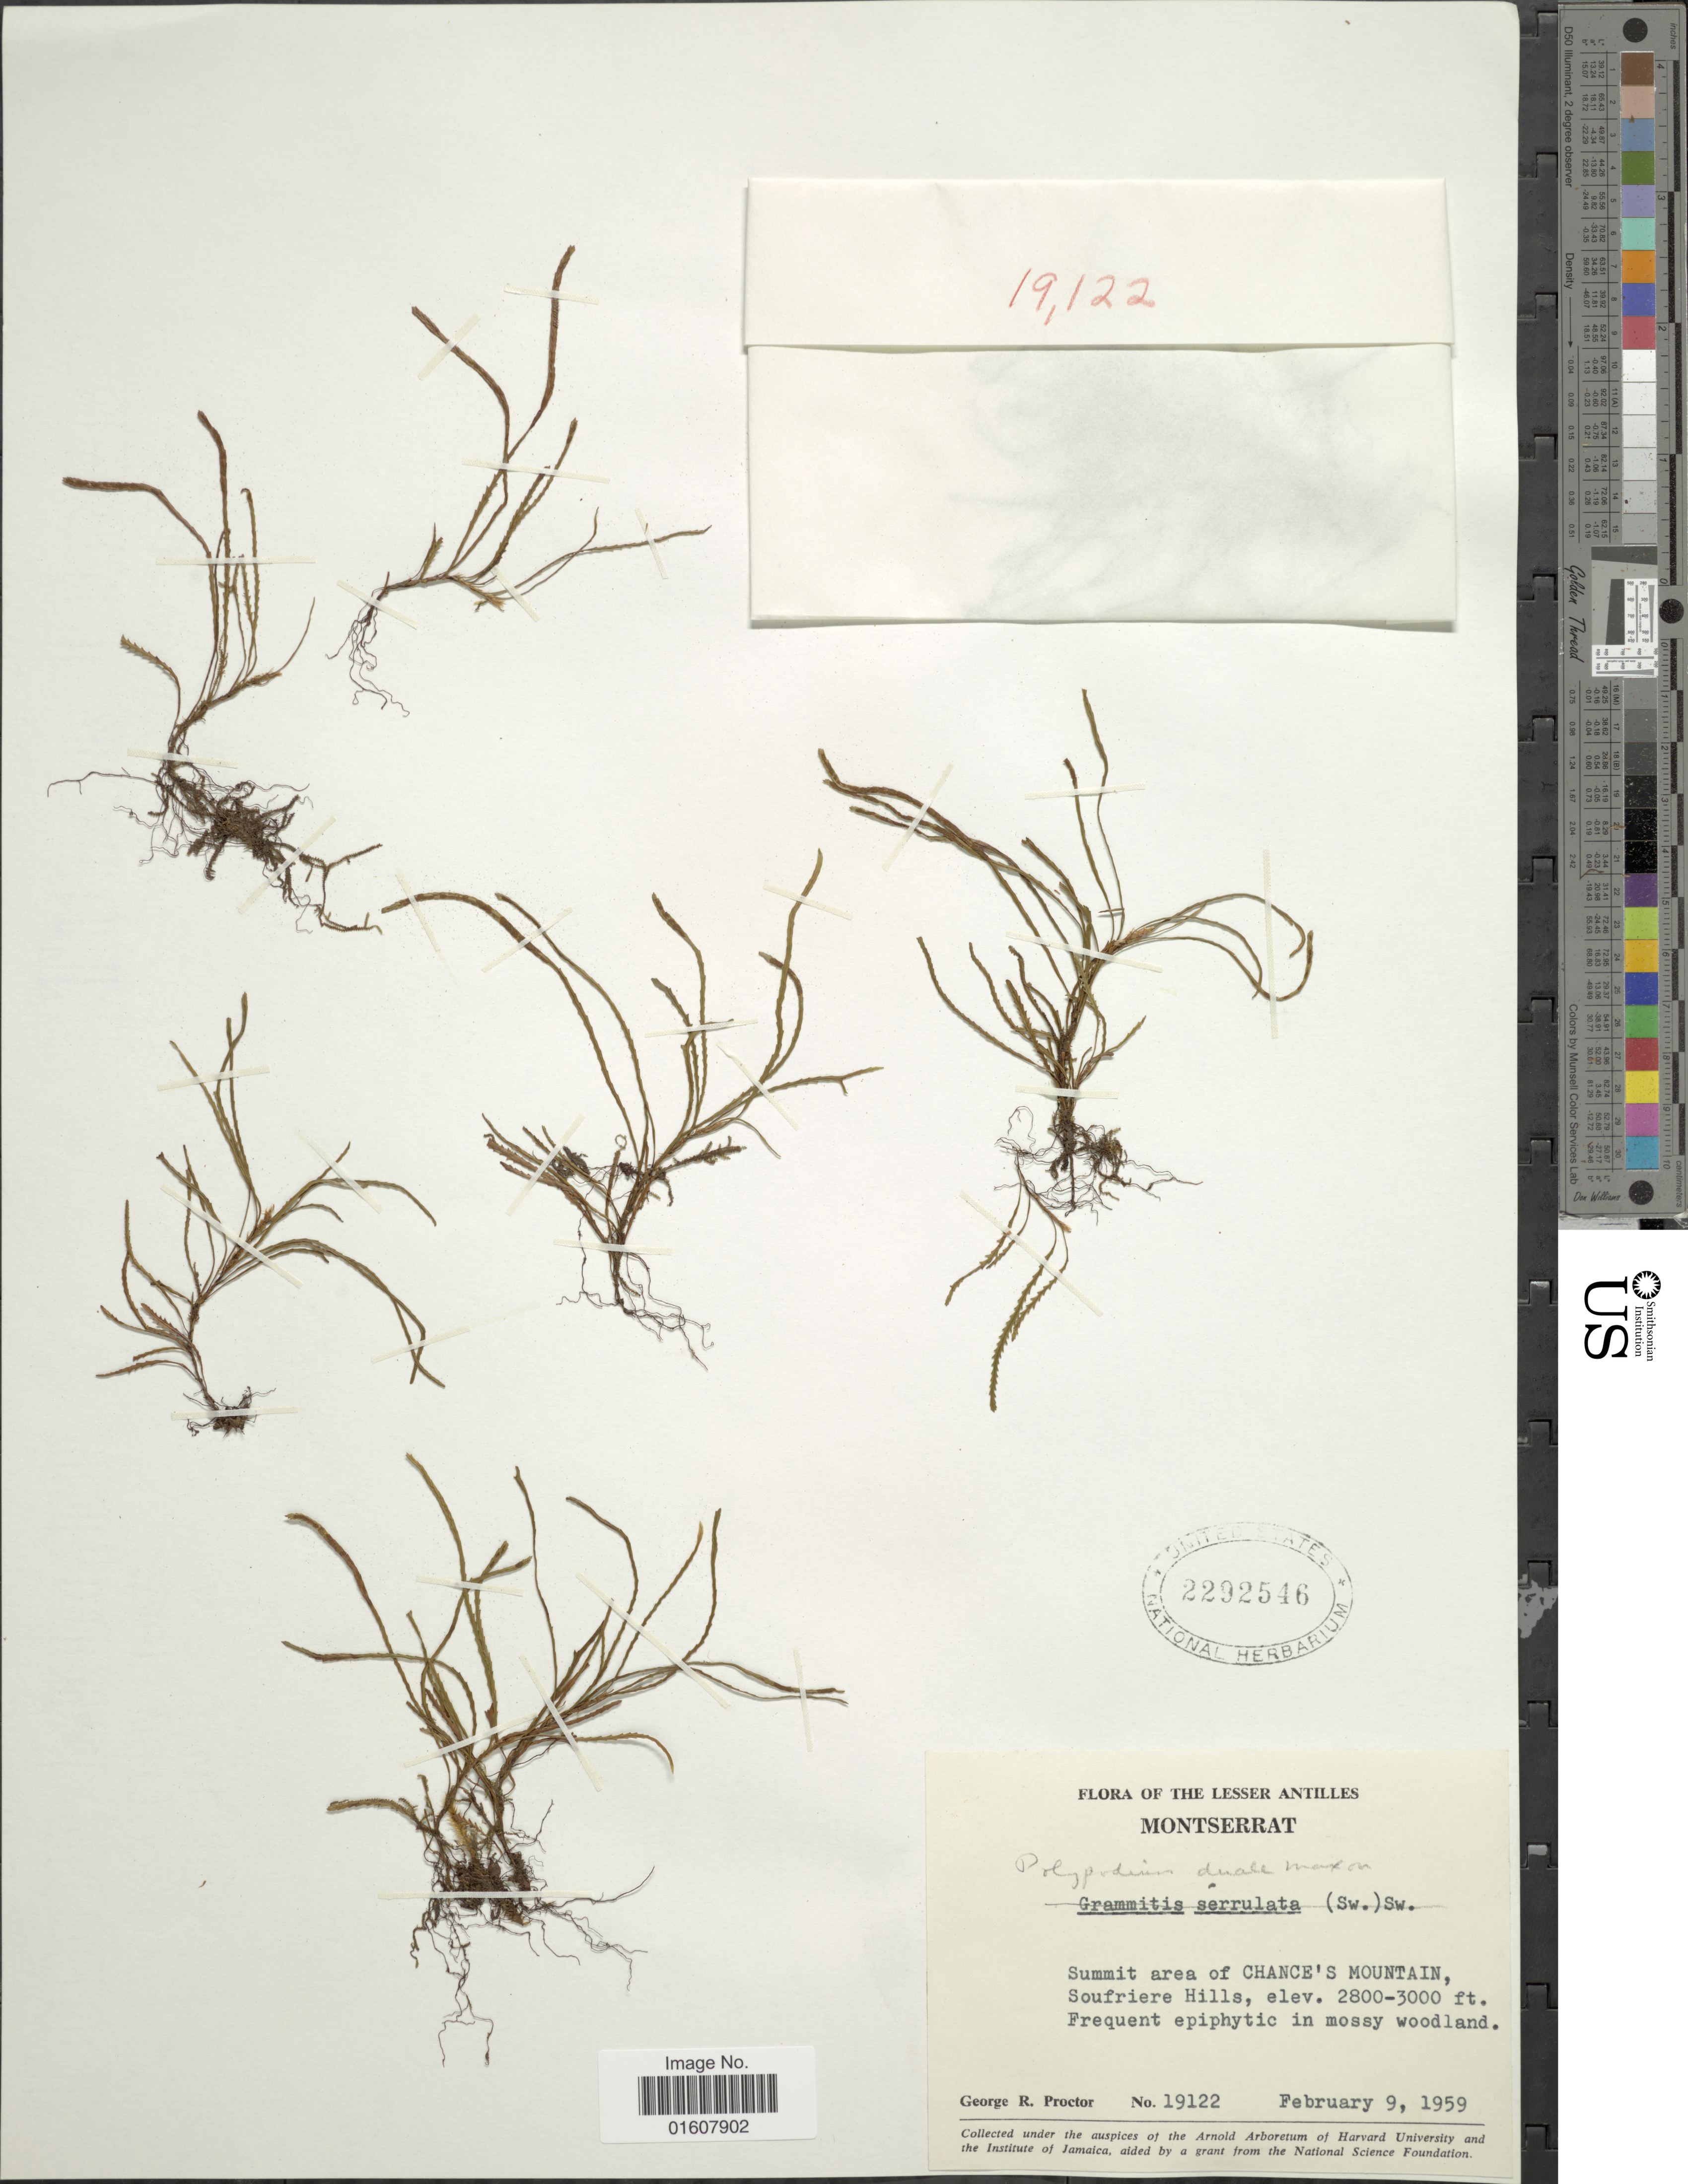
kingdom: Plantae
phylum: Tracheophyta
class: Polypodiopsida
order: Polypodiales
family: Polypodiaceae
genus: Cochlidium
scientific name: Cochlidium serrulatum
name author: (Sw.) L.E. Bishop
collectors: G. R. Proctor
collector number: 19122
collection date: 1959-02-09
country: Montserrat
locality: Lesser Antilles. Summit area of Chance's Mountain, Soufriere Hills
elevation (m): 853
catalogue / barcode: US 2292546